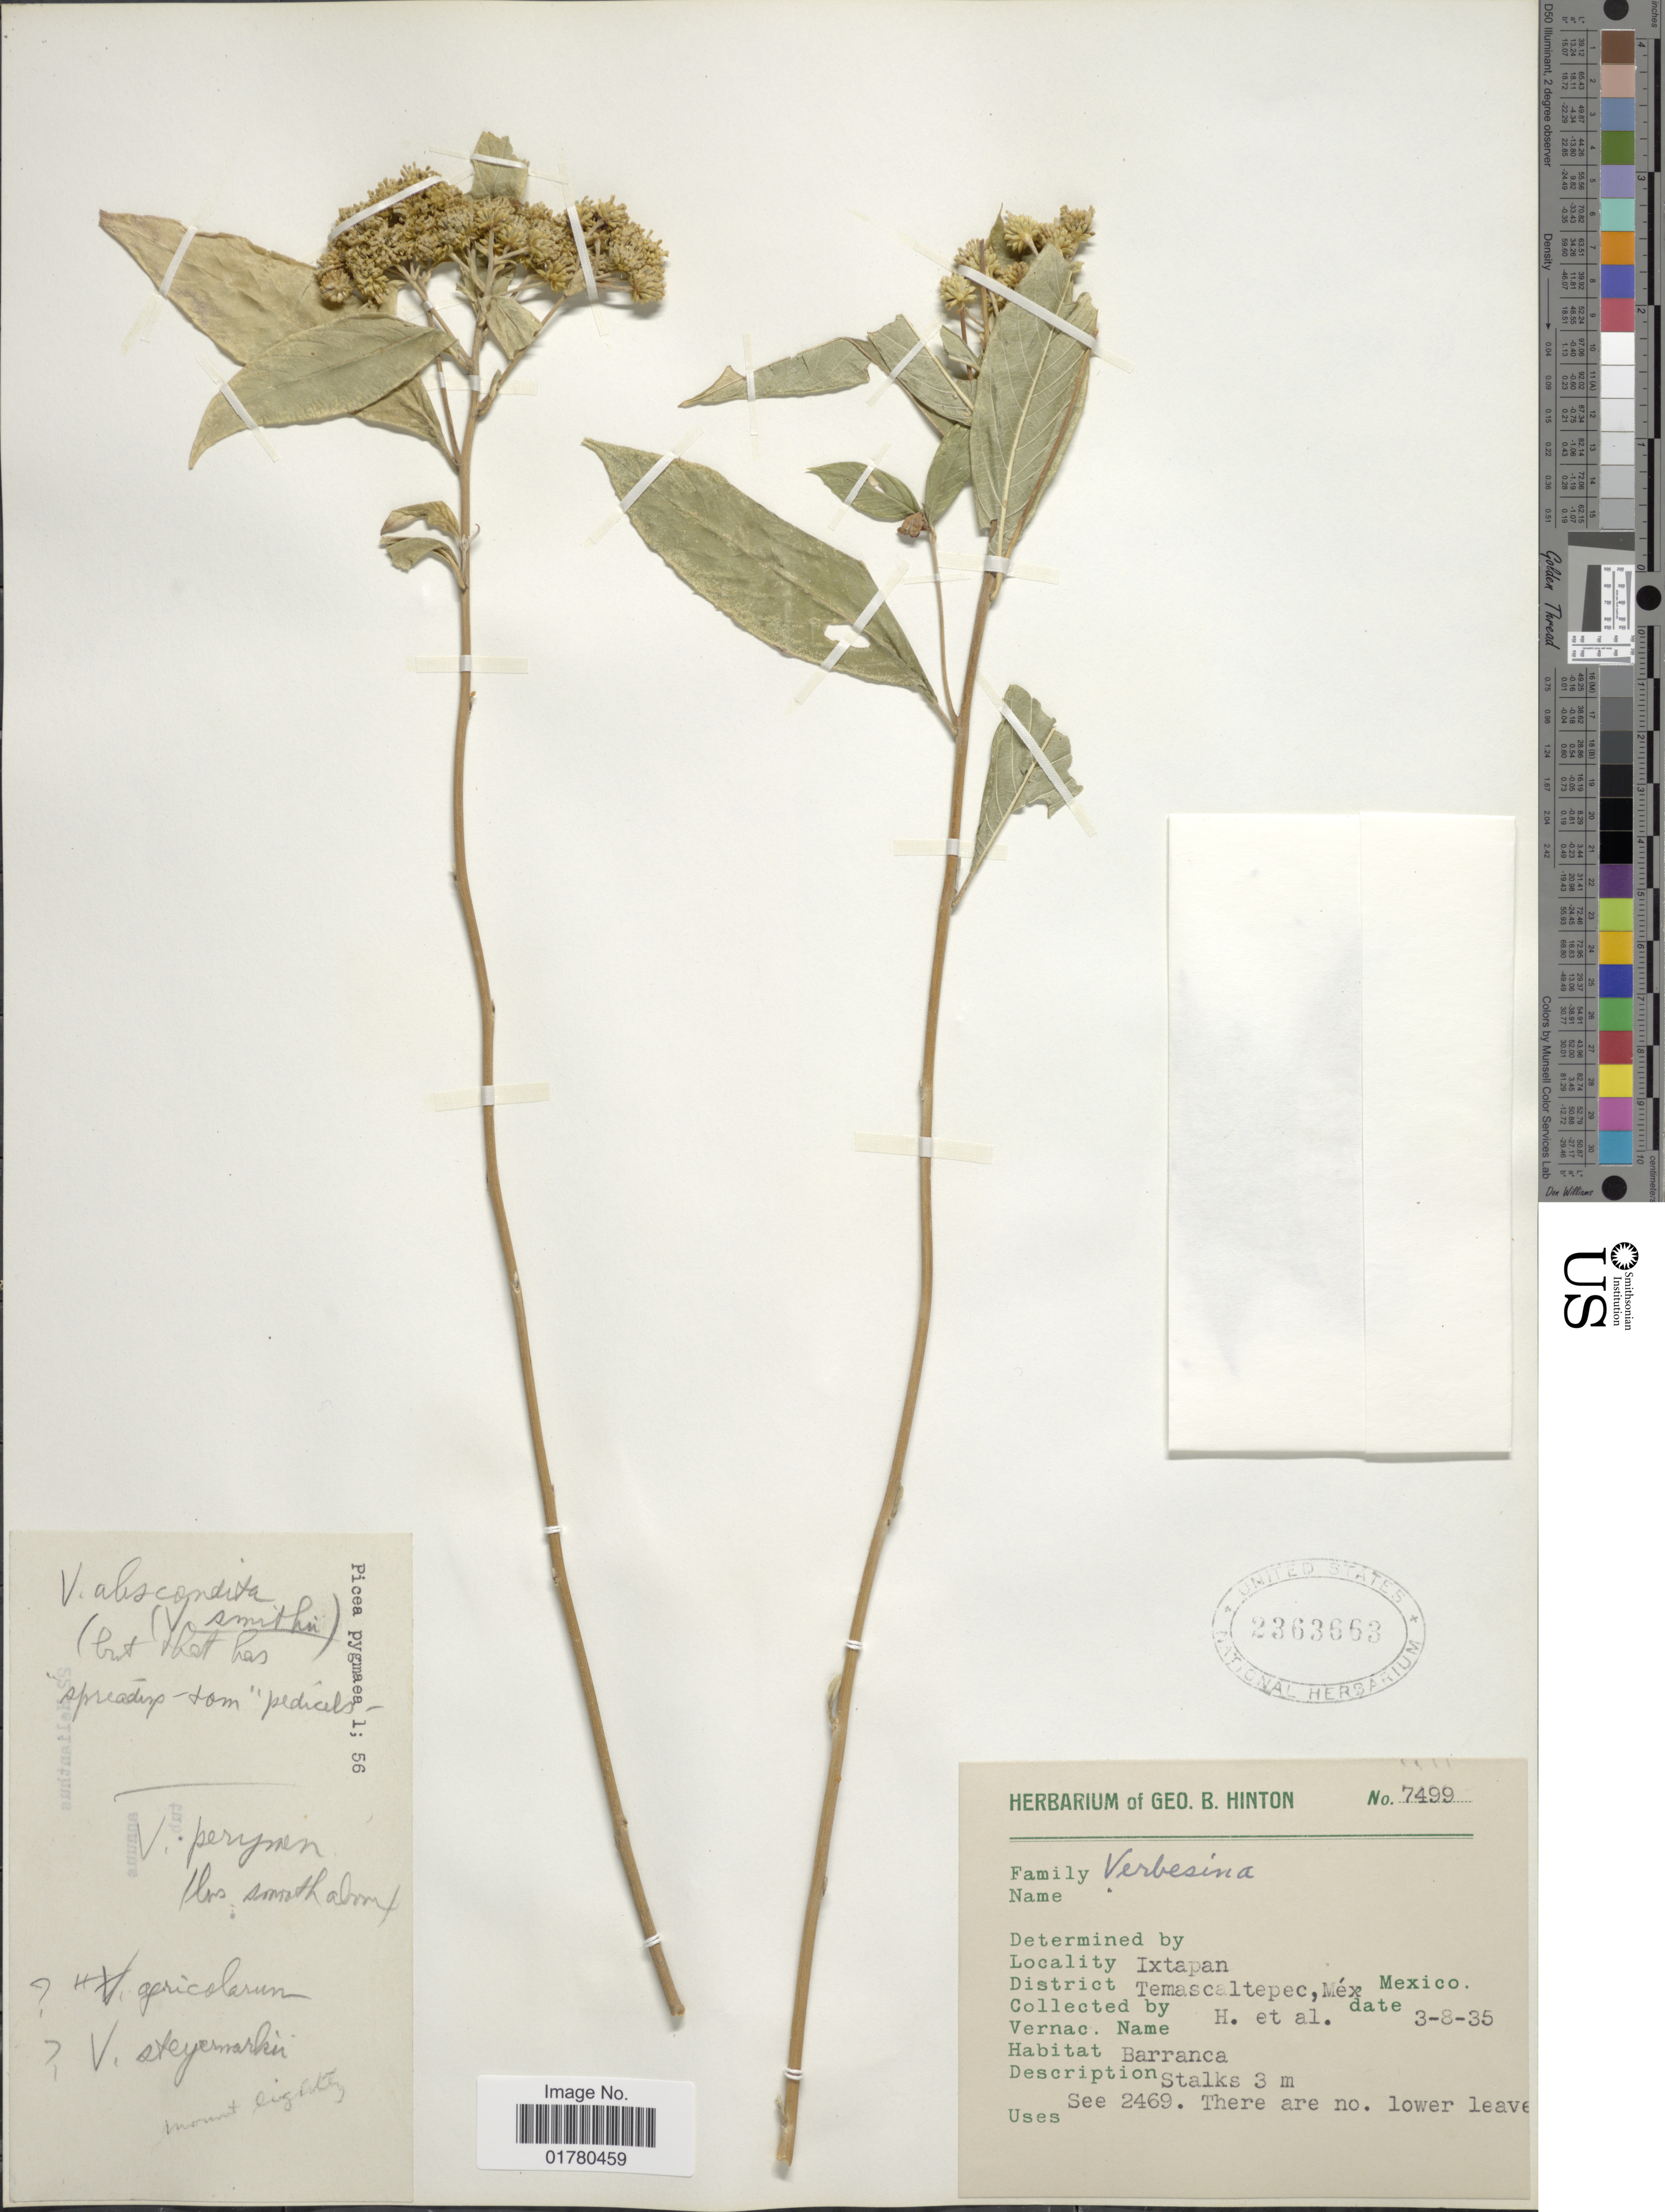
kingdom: Plantae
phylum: Tracheophyta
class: Magnoliopsida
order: Asterales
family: Asteraceae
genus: Verbesina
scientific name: Verbesina sp.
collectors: G. B. Hinton & et al.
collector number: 7499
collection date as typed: Transcribed d/m/y: 8/3/35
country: Mexico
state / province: México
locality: Ixtapan, District Temascaltepec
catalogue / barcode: US 2363663